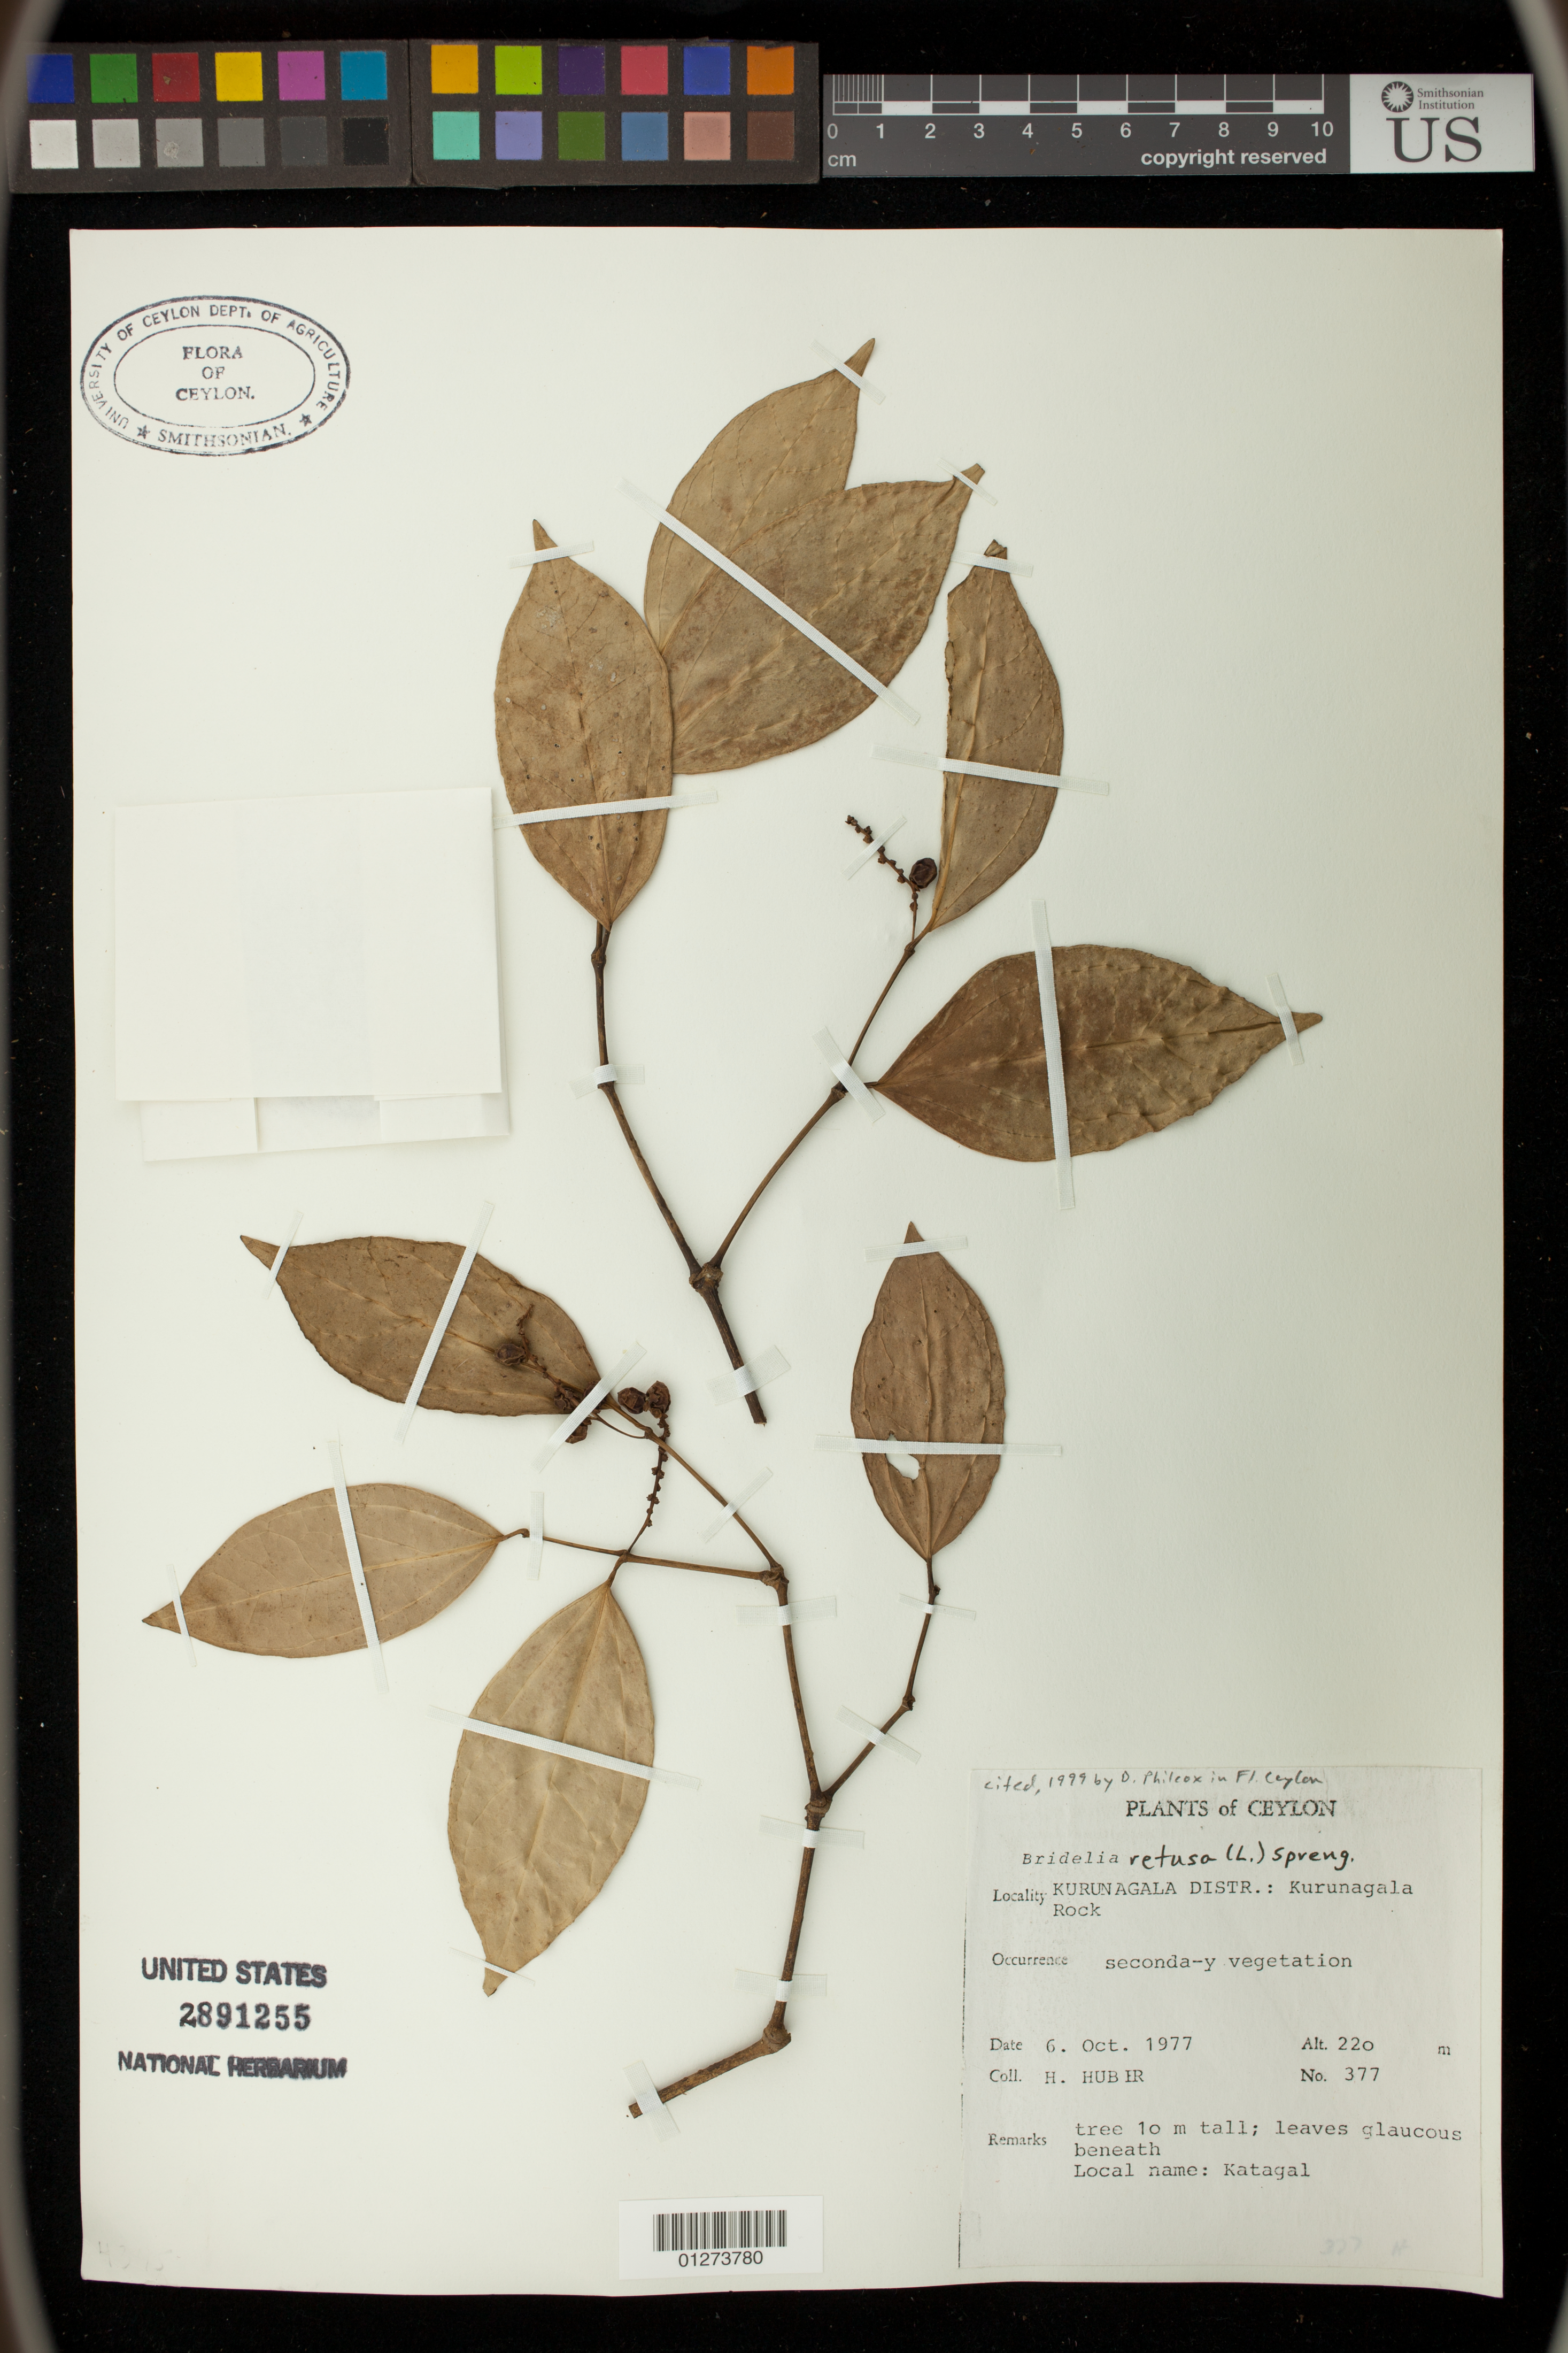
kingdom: Plantae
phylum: Tracheophyta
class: Magnoliopsida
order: Malpighiales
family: Phyllanthaceae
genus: Bridelia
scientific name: Bridelia retusa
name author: (L.) A. Juss.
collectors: H. Huber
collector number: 377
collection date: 1977-10-06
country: Sri Lanka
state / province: North Western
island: Ceylon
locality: Ceylon: Kurunagala Distr.: Kurunagala Rock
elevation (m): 220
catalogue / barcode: US 2891255